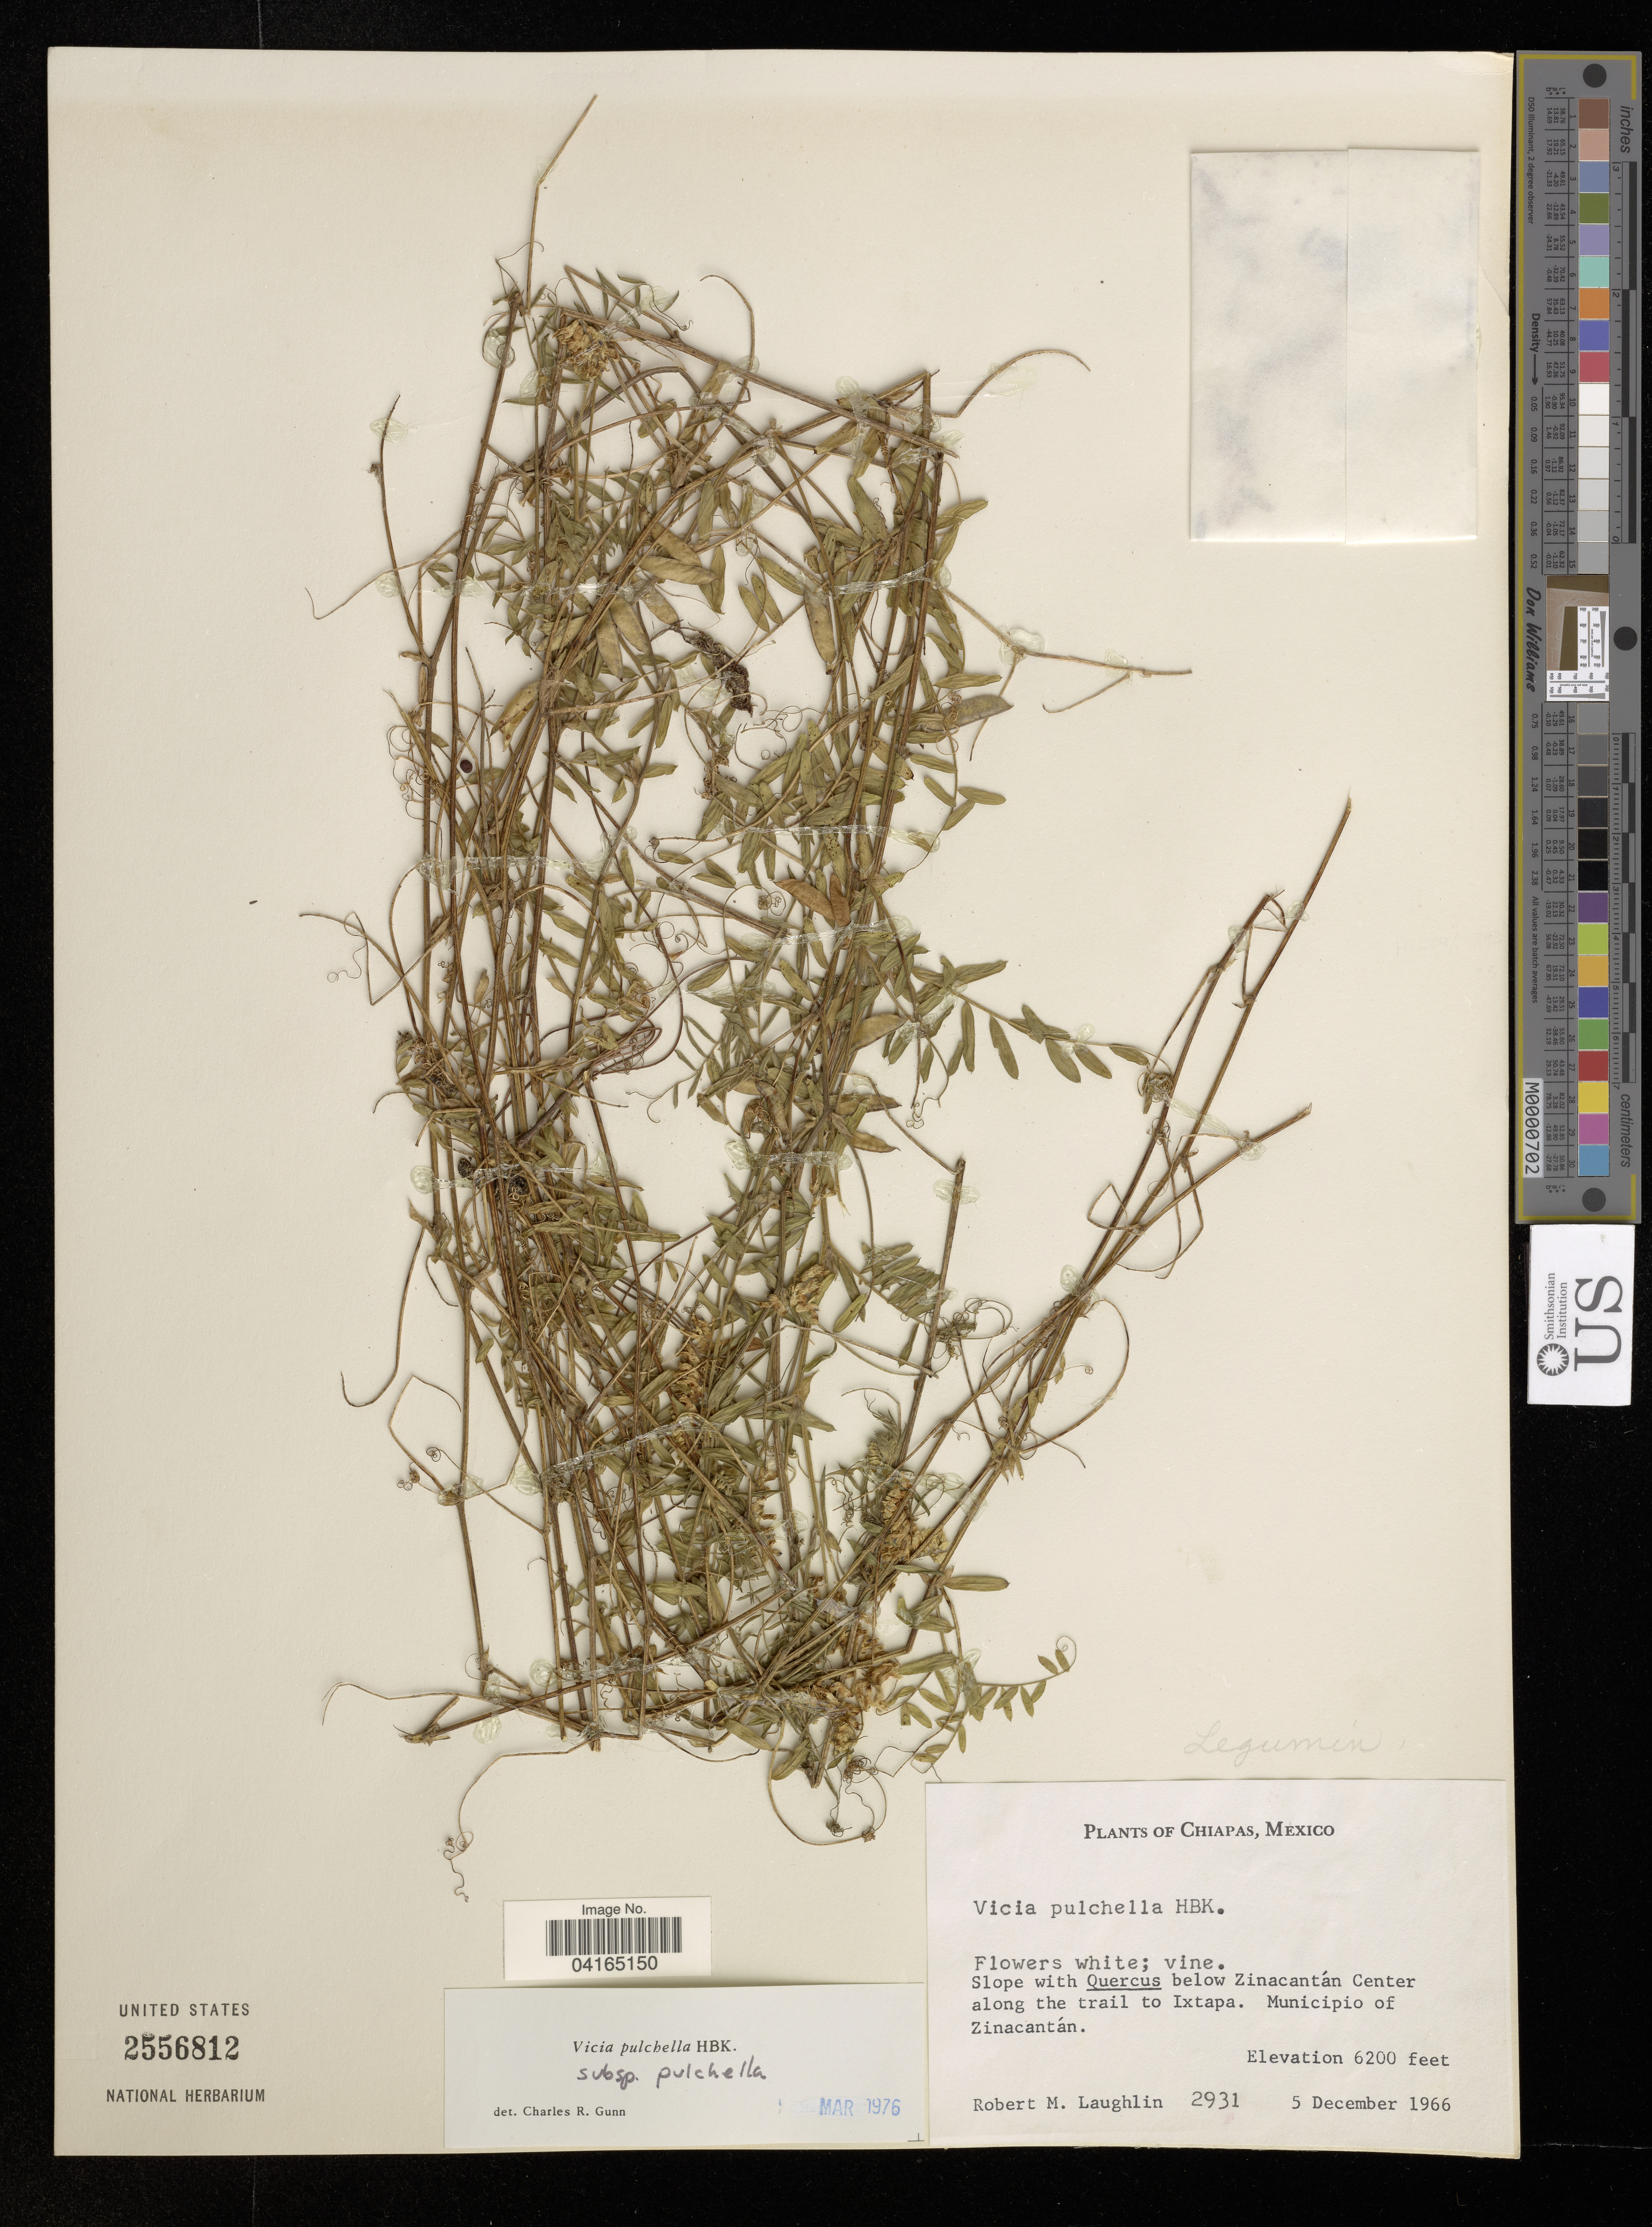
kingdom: Plantae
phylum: Tracheophyta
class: Magnoliopsida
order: Fabales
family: Fabaceae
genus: Vicia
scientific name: Vicia pulchella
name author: Kunth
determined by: Hechenleitner, Paulina, RBG Edinburgh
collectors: R. M. Laughlin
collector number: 2931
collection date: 1966-12-05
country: Mexico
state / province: Chiapas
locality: Slope with Quercus below Zinacantán Center along the trail to Ixtapa. Muniípio of Zinacantán.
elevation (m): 1890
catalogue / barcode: US 2556812